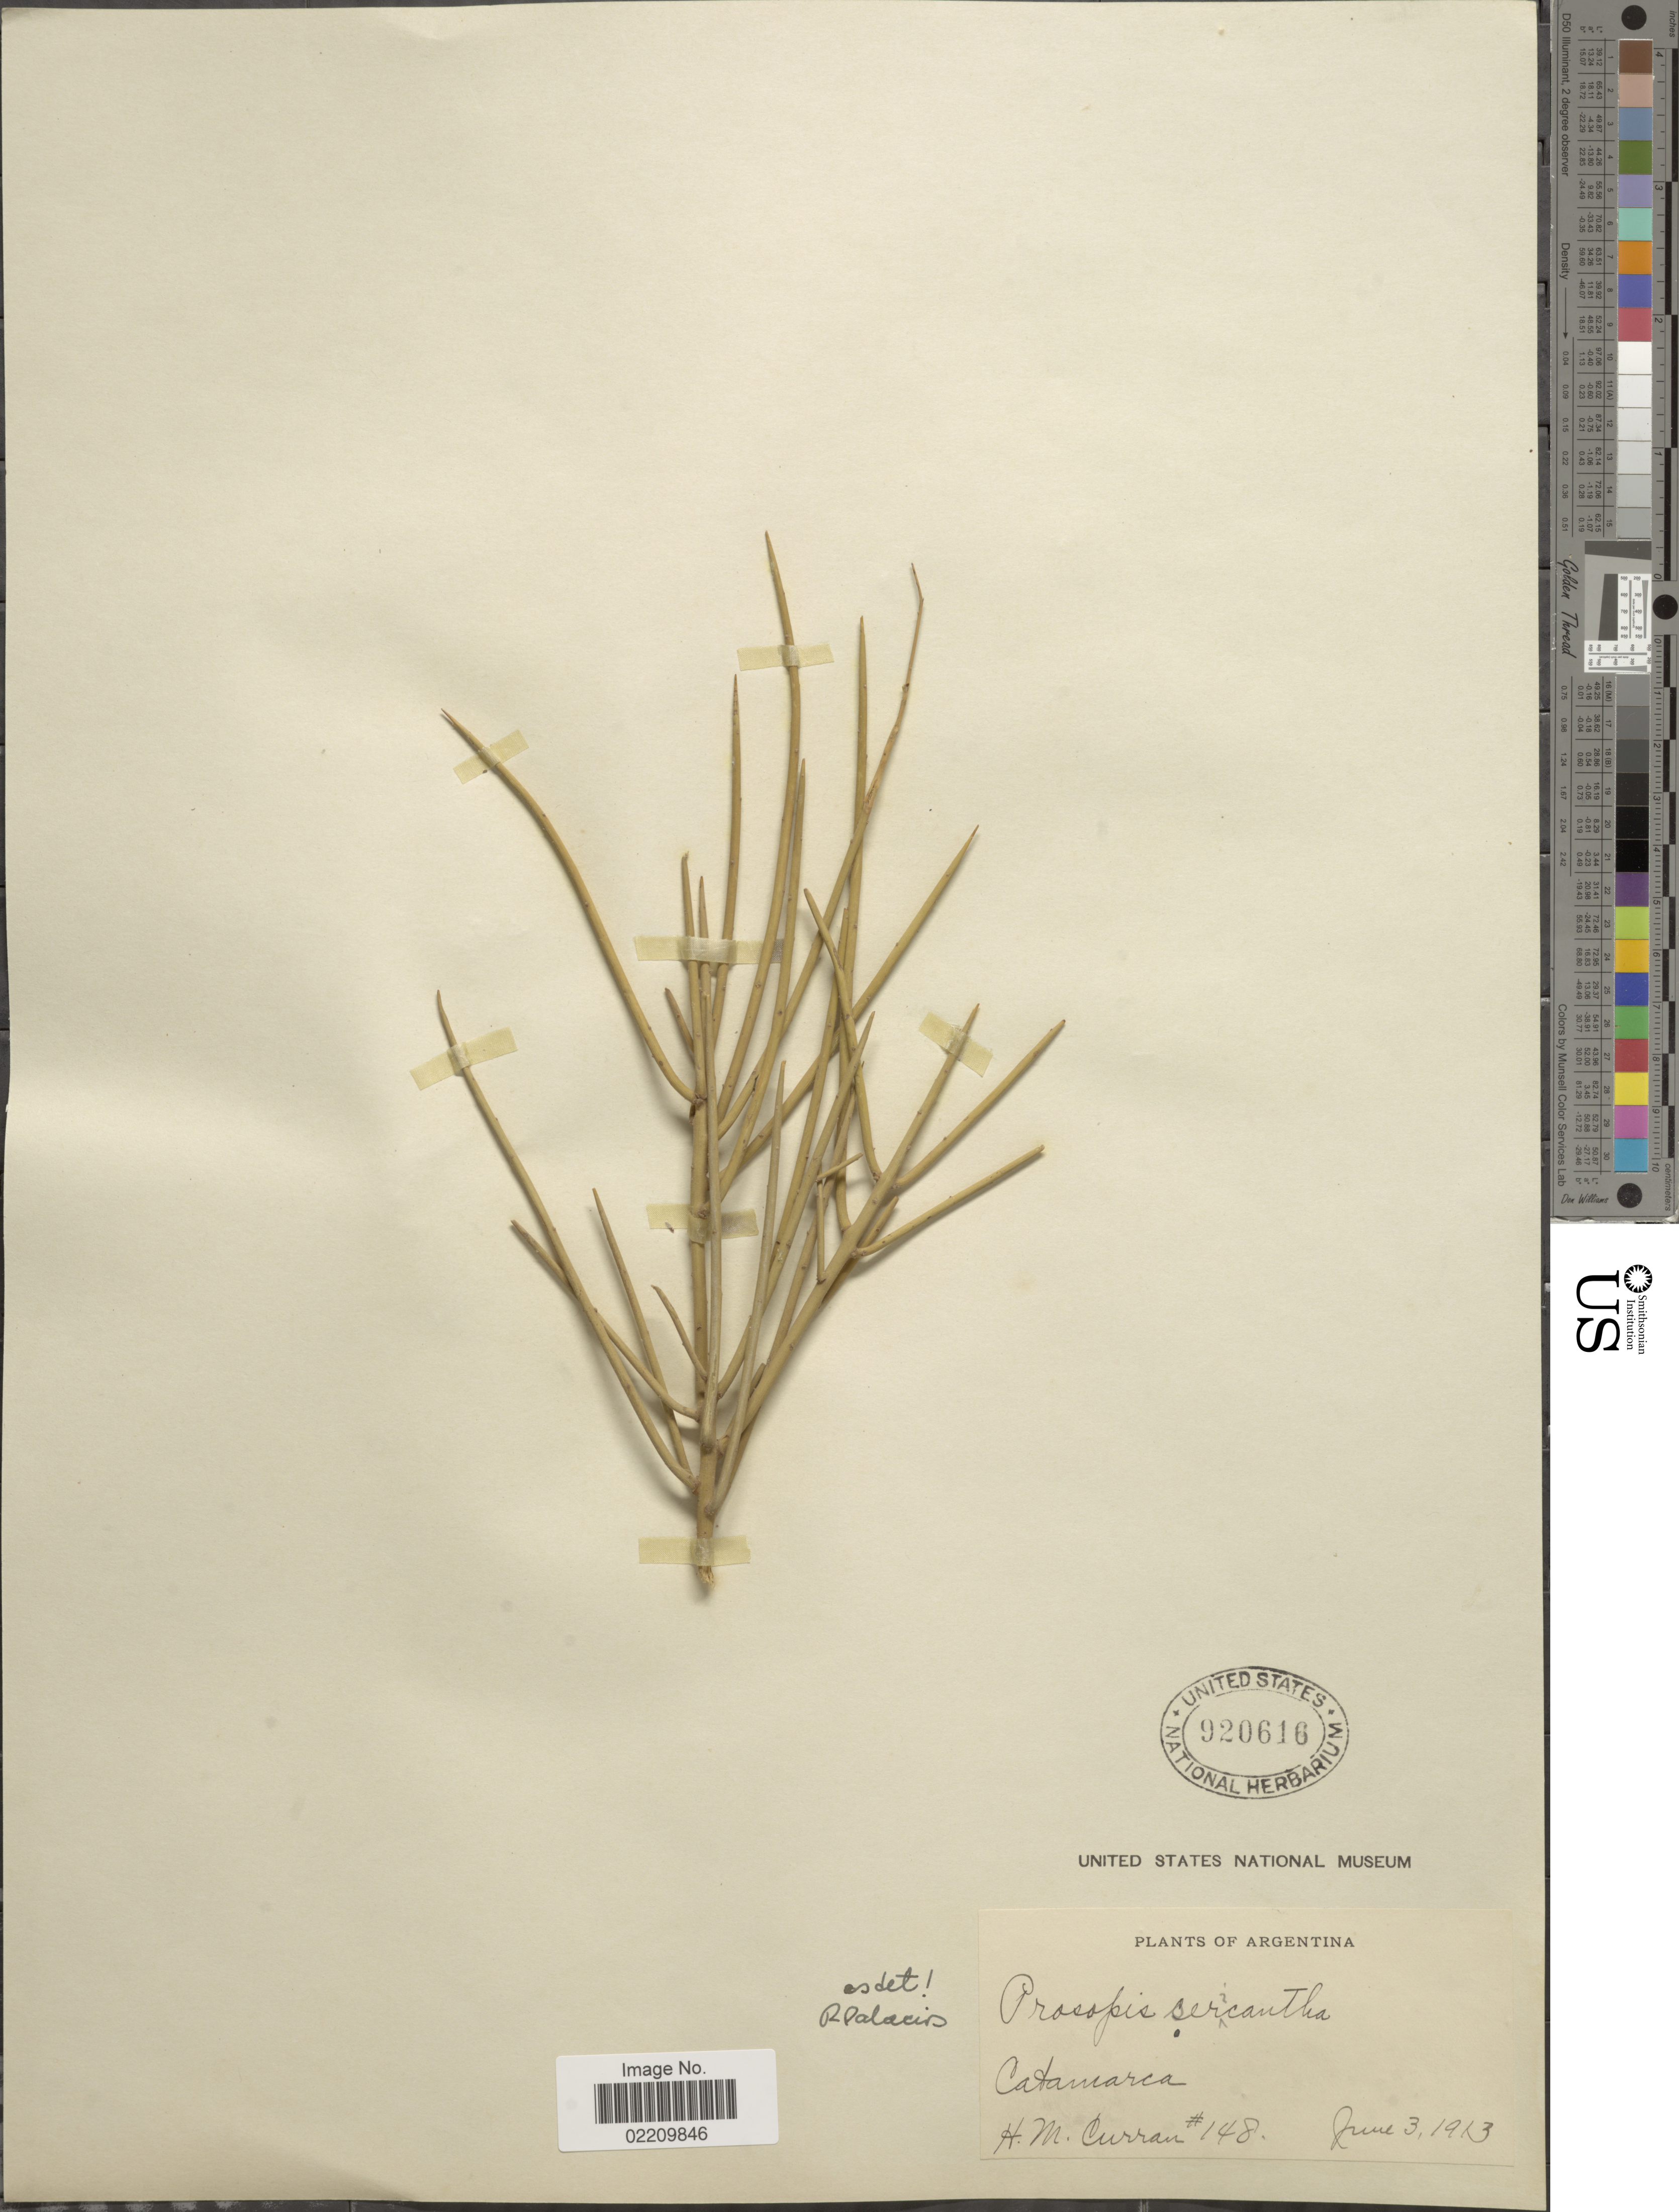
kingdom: Plantae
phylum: Tracheophyta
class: Magnoliopsida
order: Fabales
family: Fabaceae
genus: Neltuma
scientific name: Neltuma sericantha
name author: (Gillies ex Hook.) C. E. Hughes & G.P. Lewis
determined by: Strong, Mark T., (BOT), Smithsonian Institution - National Museum of Natural History (UNITED STATES)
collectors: H. M. Curran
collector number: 148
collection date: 1913-06-03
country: Argentina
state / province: Catamarca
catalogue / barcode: US 920616